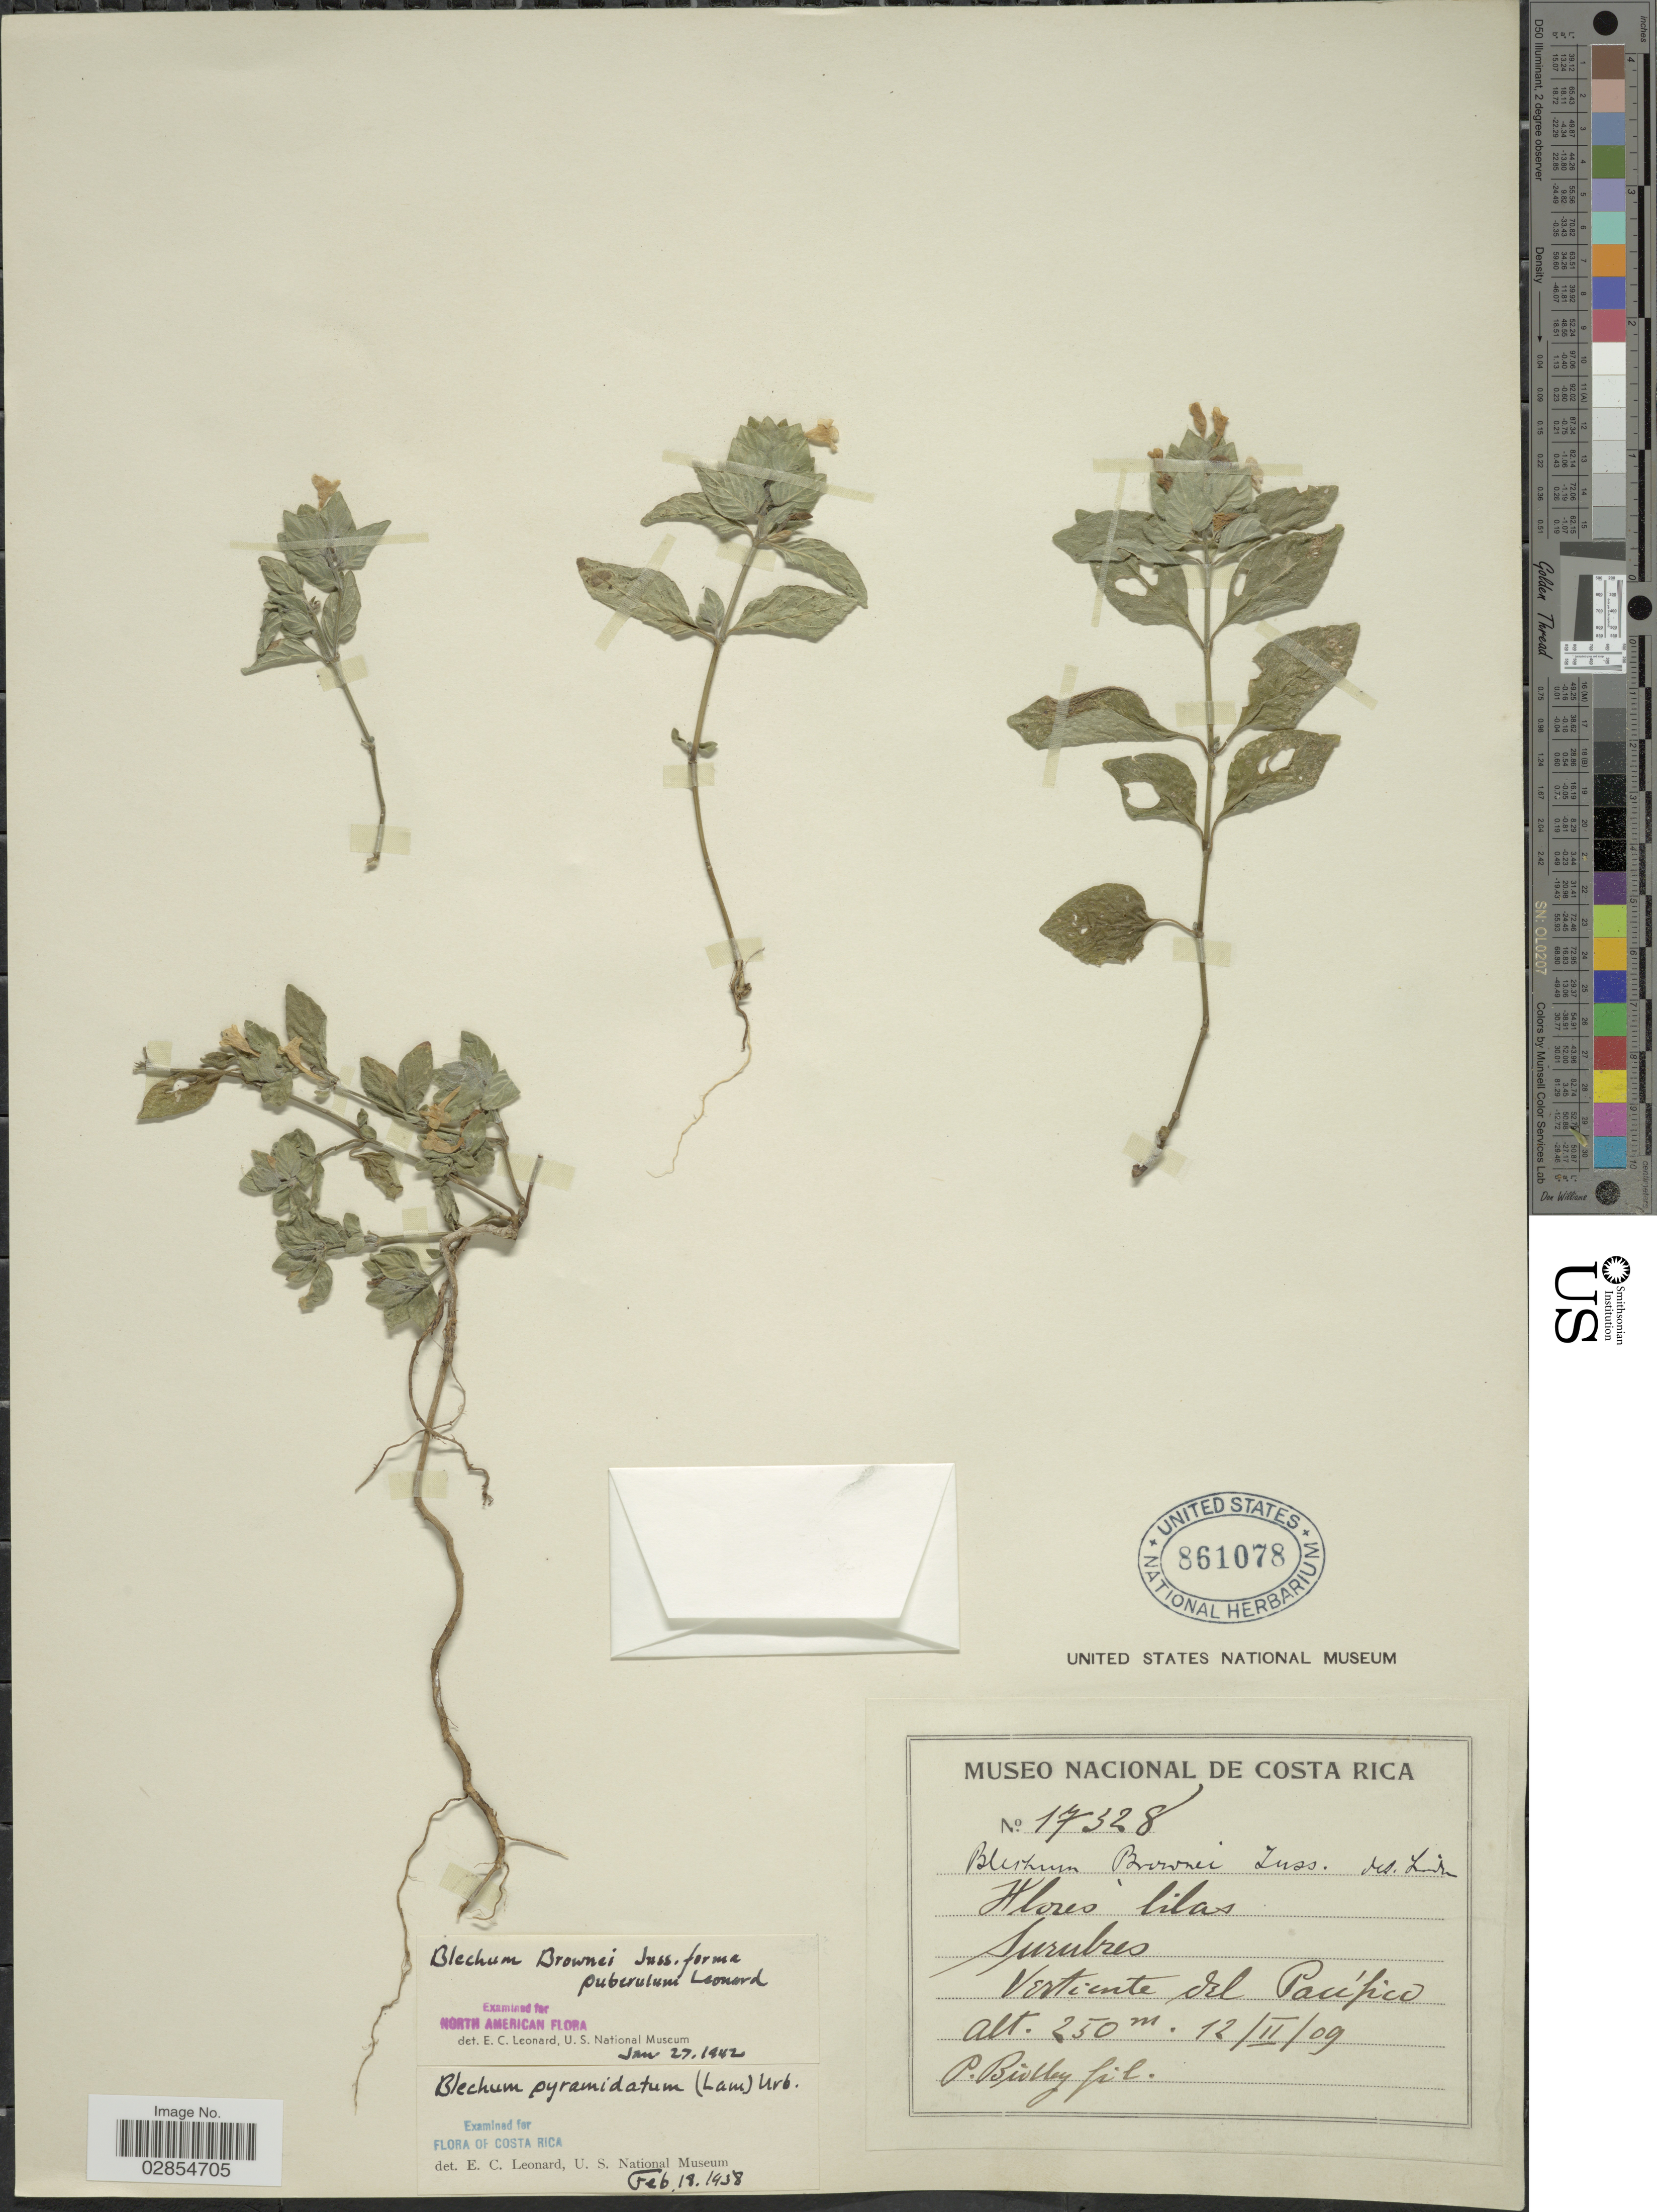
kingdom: Plantae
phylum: Tracheophyta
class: Magnoliopsida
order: Lamiales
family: Acanthaceae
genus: Blechum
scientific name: Blechum pyramidatum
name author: (Lam.) Urb.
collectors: P. Biolley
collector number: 17328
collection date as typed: Transcribed d/m/y: 12/2/9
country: Costa Rica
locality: Surubres. Vertiente del Pacífico.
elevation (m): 250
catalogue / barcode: US 861078